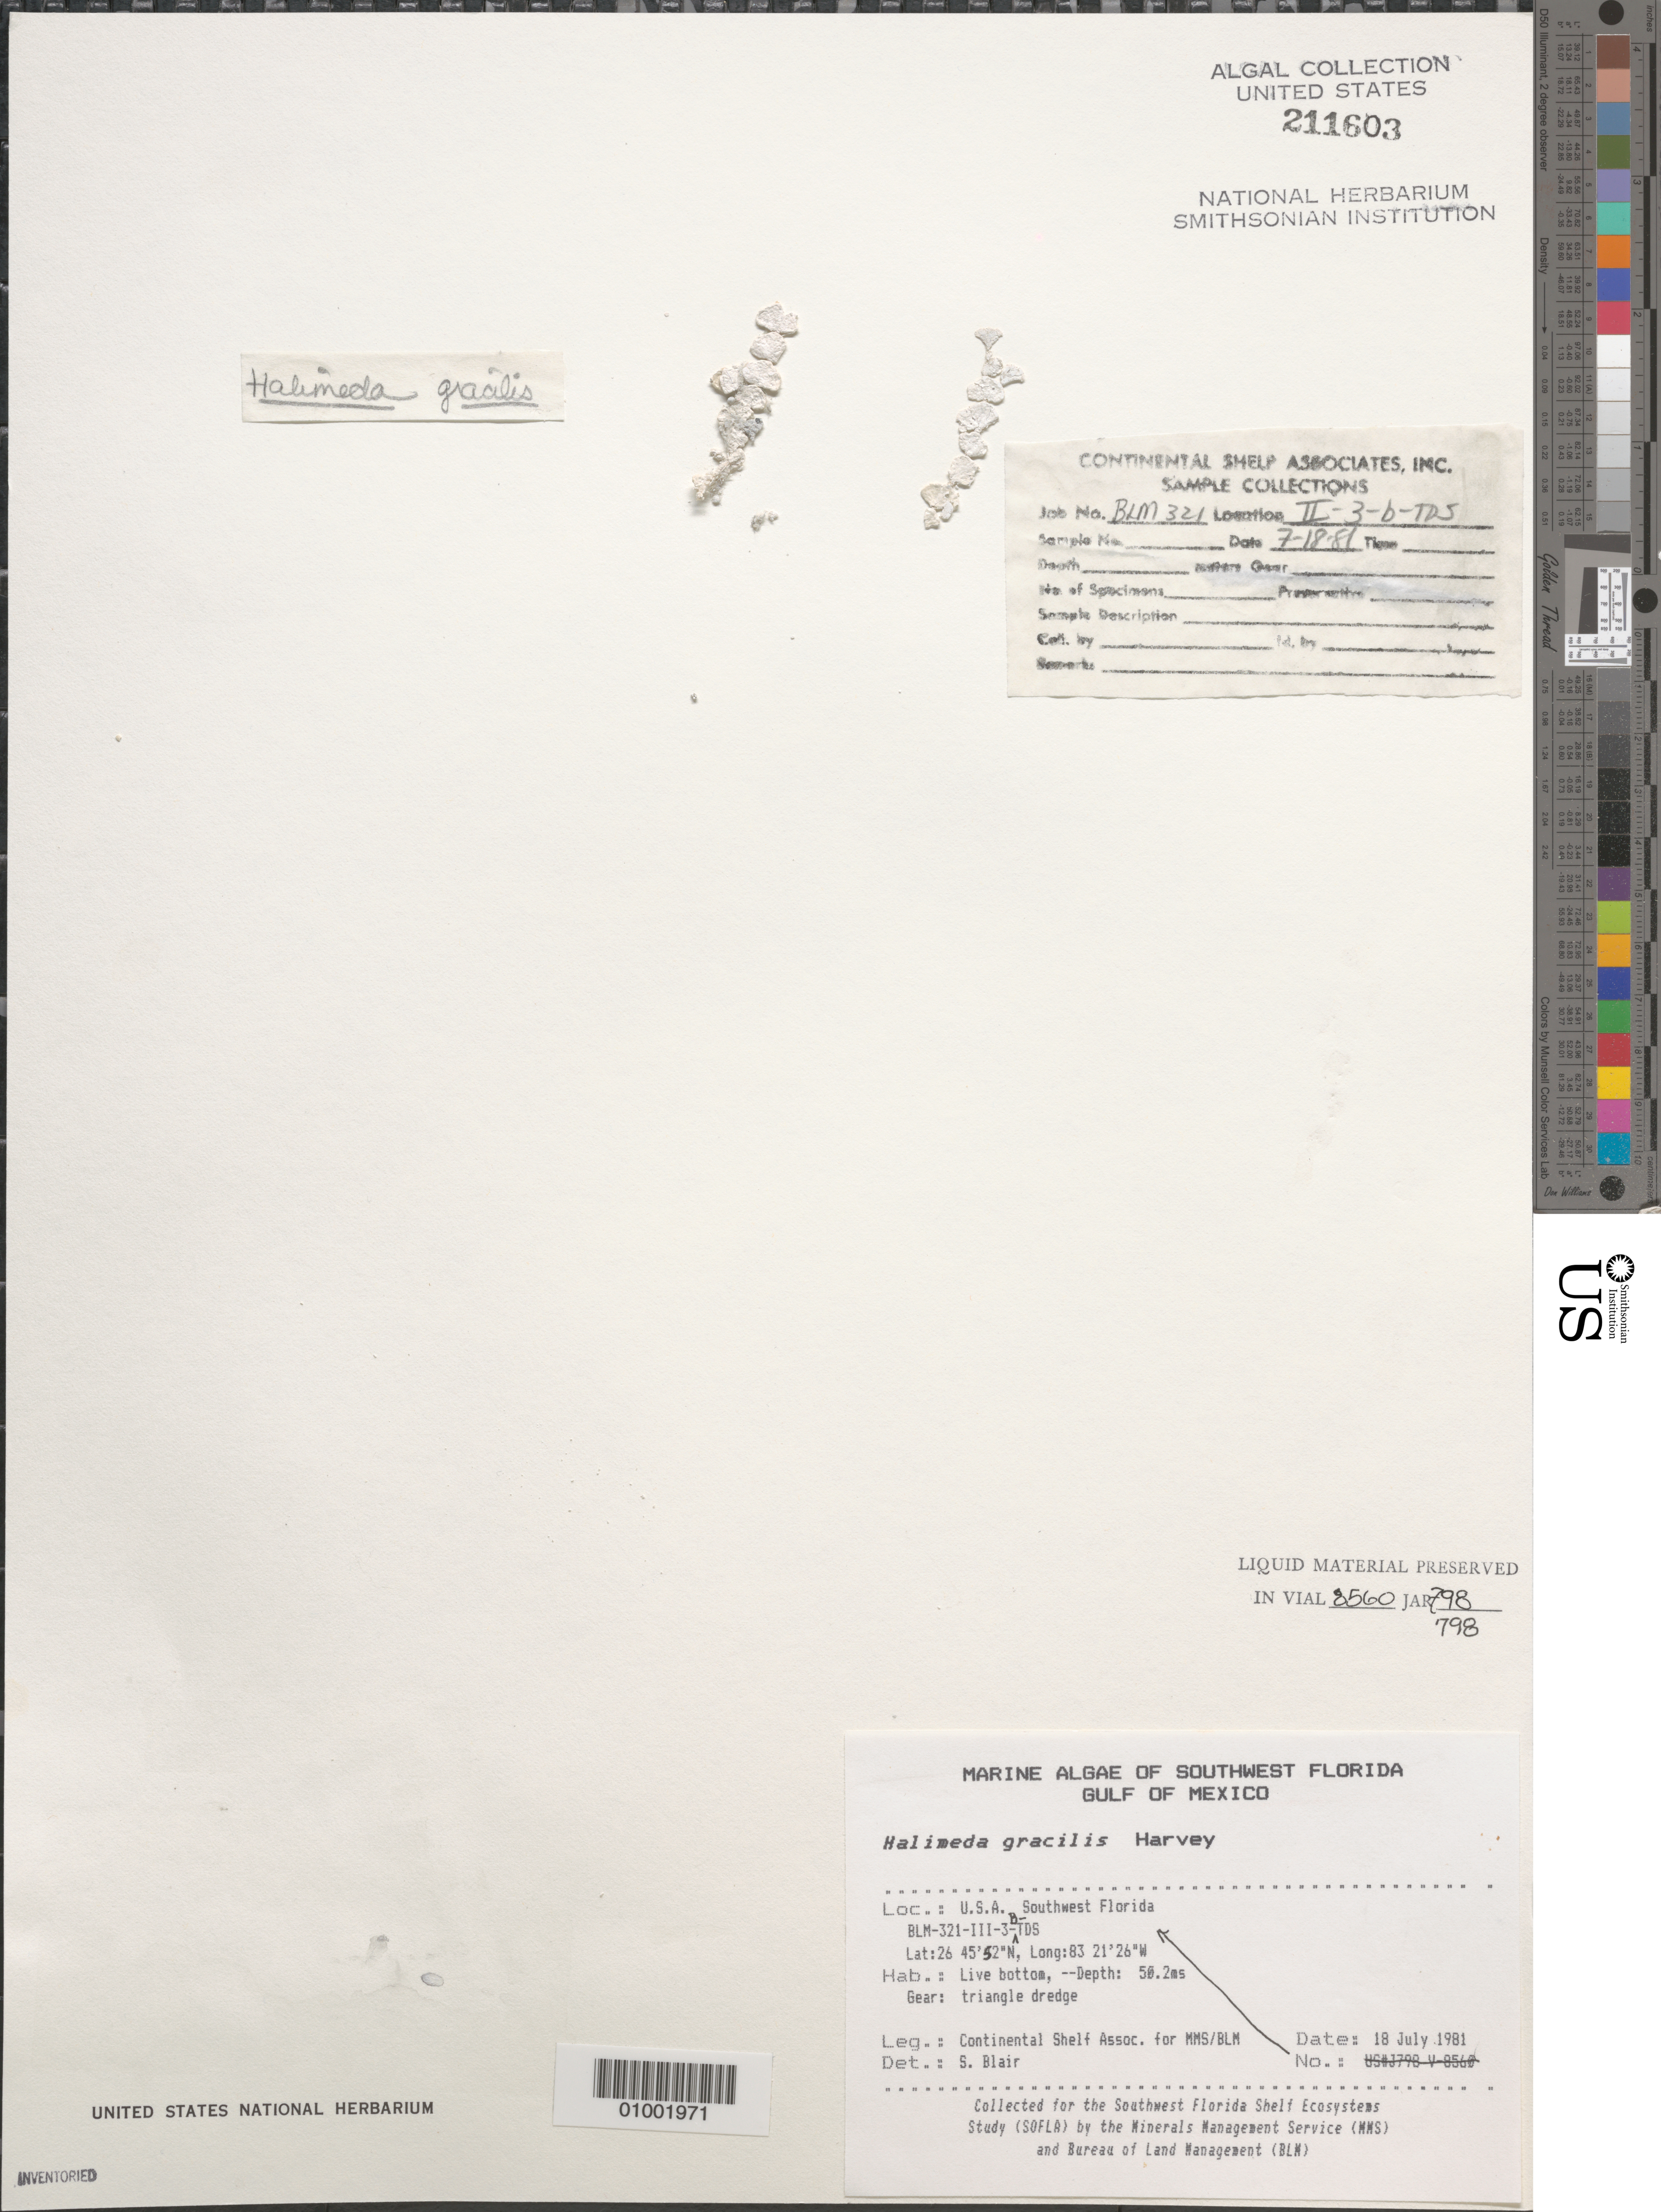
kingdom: Plantae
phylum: Chlorophyta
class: Ulvophyceae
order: Bryopsidales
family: Halimedaceae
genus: Halimeda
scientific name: Halimeda gracilis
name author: Harv. ex J. Agardh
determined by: Blair, S. M.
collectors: Continental Shelf Associates for the MMS/BLM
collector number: BLM-321-II-3-B-TDS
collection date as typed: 18 Jul 1981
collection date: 1981-07-18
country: United States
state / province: Florida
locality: Gulf of Mexico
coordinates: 26 45'52"N, 83 21'26"W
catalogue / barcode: US 211603